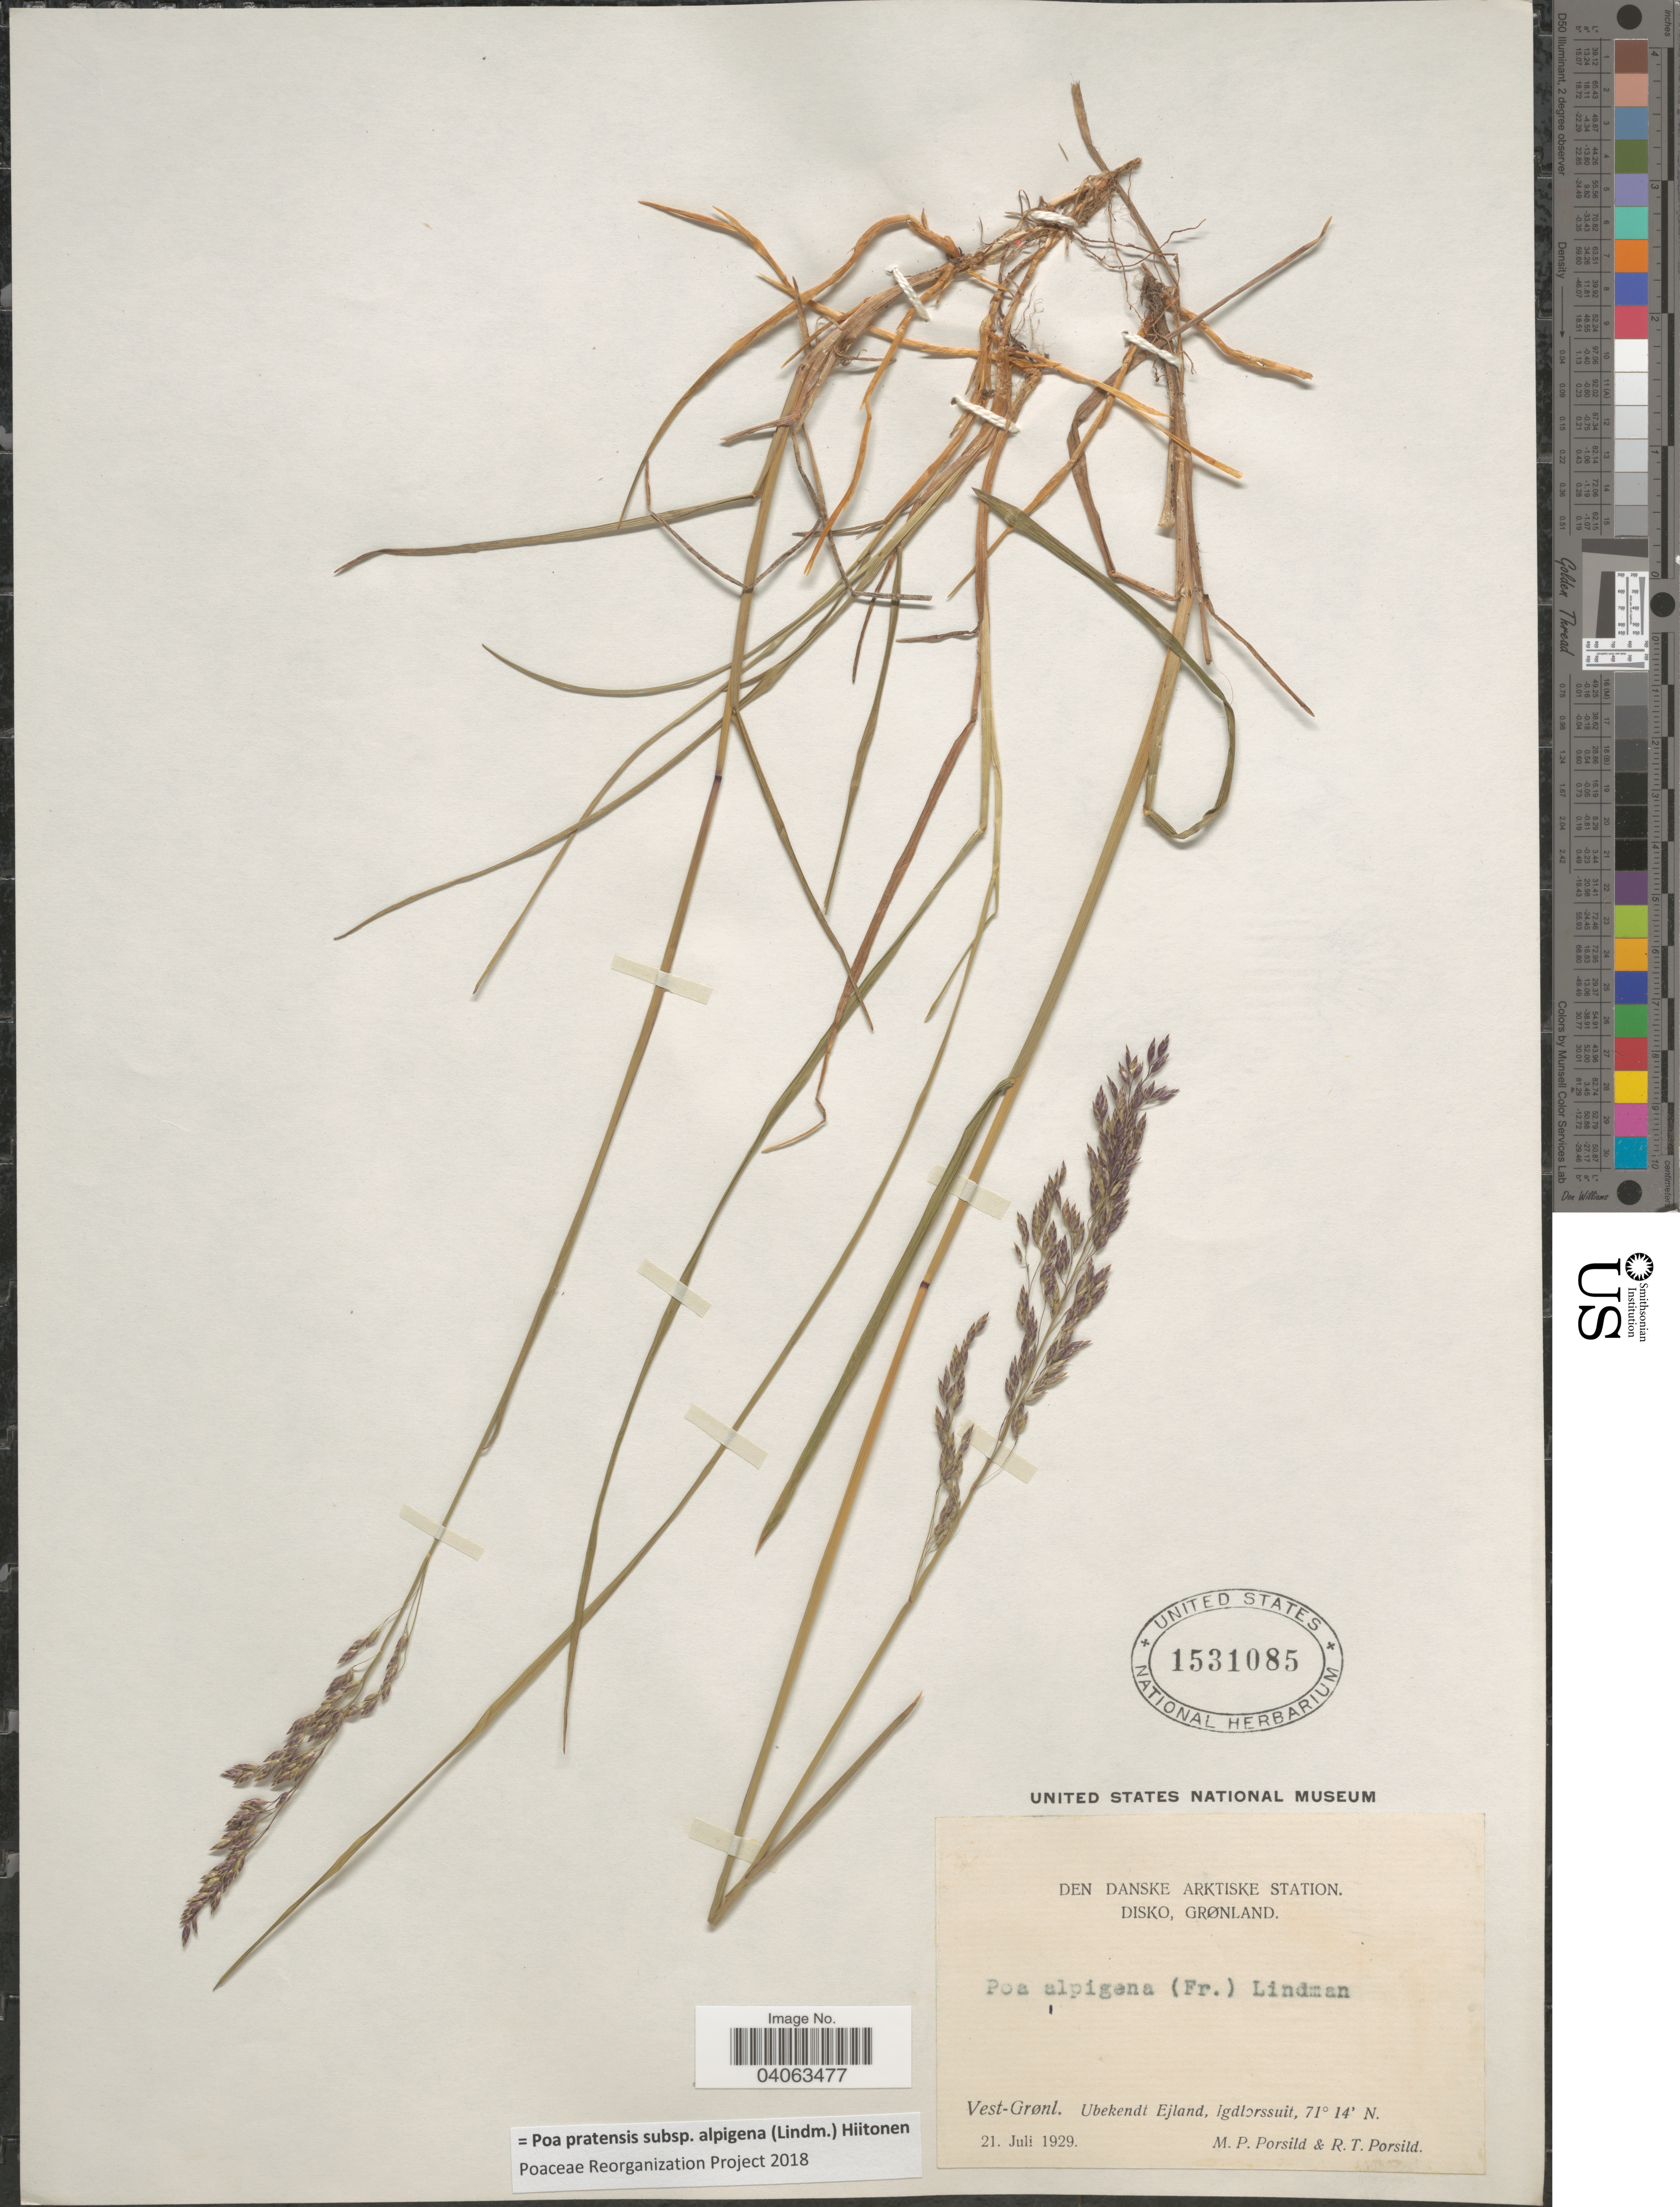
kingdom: Plantae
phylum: Tracheophyta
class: Liliopsida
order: Poales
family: Poaceae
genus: Poa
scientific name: Poa pratensis subsp. alpigena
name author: (Lindm.) Hiitonen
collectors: M. P. Porsild & R. T. Porsild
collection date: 1929-07-21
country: Greenland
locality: Den Danske Arktiske Station Disko, Grønland. Vest-Grønl. Ubekendi Ejland, Igdlorssuit.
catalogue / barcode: US 1531085